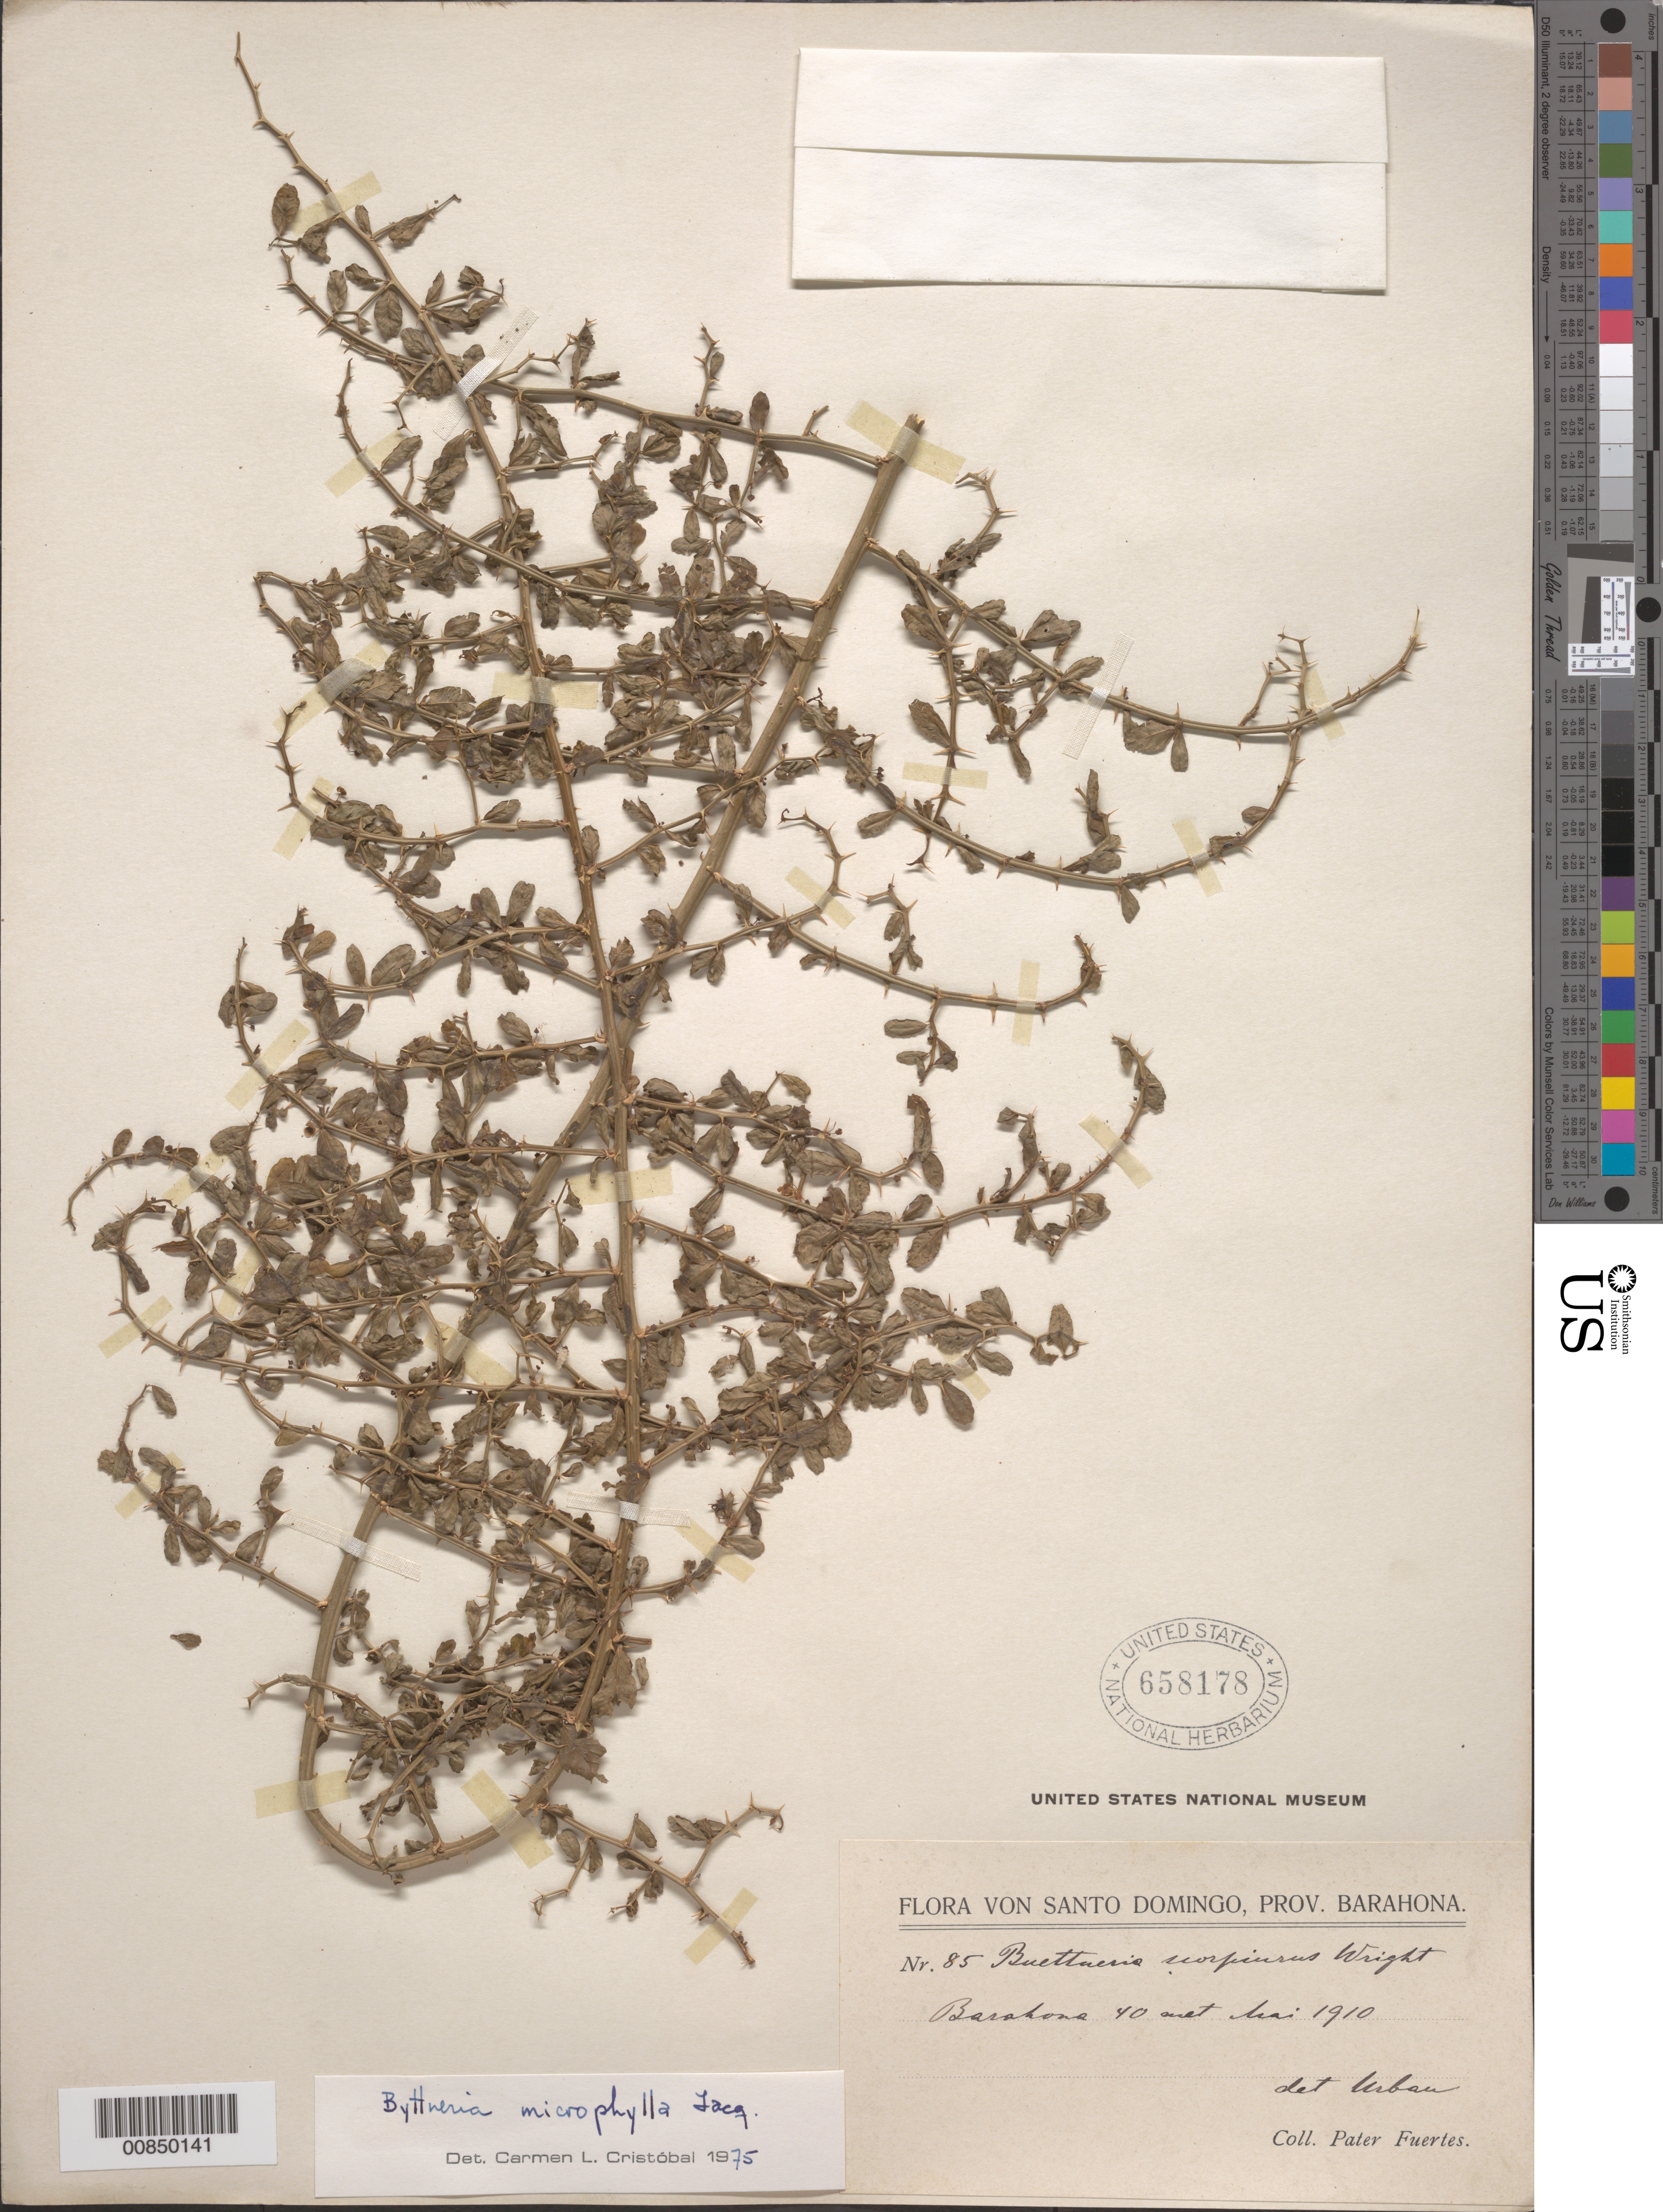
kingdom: Plantae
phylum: Tracheophyta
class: Magnoliopsida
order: Malvales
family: Malvaceae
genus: Byttneria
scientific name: Byttneria microphylla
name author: Jacq.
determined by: Cristóbal, C. L.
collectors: M. D. Fuertes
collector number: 85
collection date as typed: May 1910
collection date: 1910-05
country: Dominican Republic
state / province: Barahona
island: Hispaniola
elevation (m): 40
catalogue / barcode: US 658178